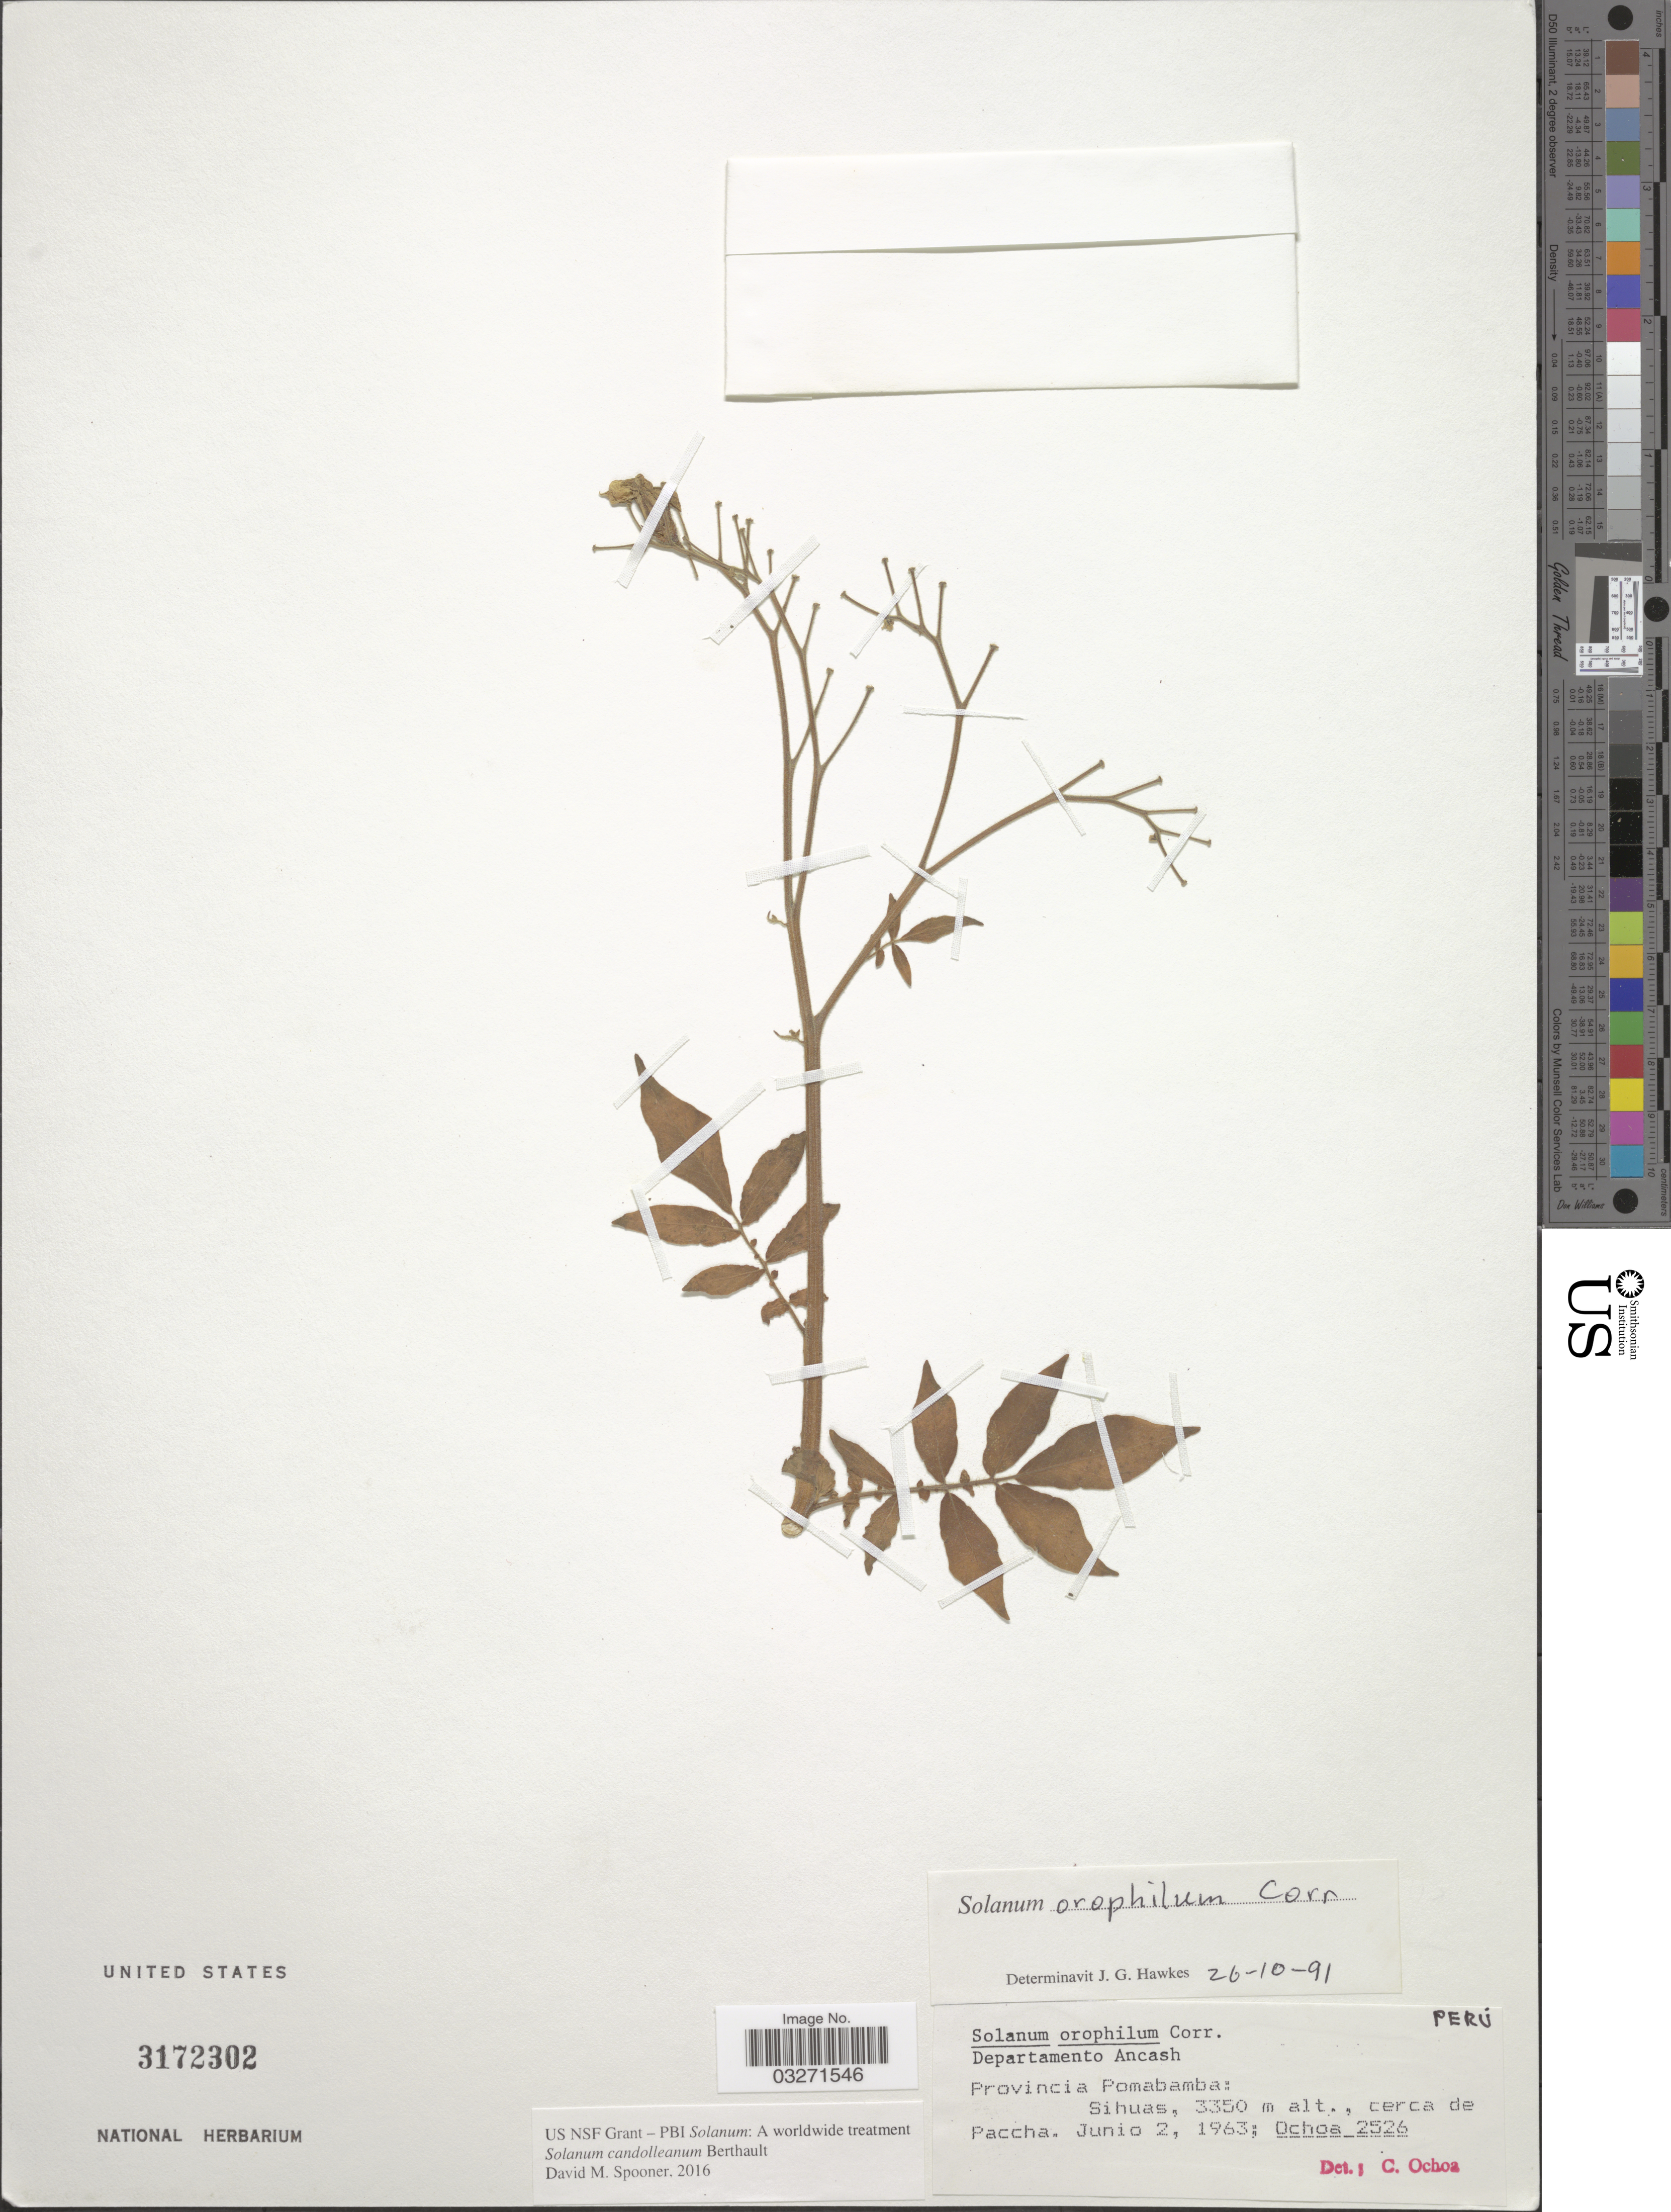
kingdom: Plantae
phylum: Tracheophyta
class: Magnoliopsida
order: Solanales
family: Solanaceae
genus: Solanum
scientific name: Solanum candolleanum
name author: Berthault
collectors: -. Ochoa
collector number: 2526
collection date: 1963-06-02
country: Peru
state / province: Ancash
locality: Departamento Ancash. Provincia Pomabamba: Sihuas, cerca de Paccha.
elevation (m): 3350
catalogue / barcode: US 3172302